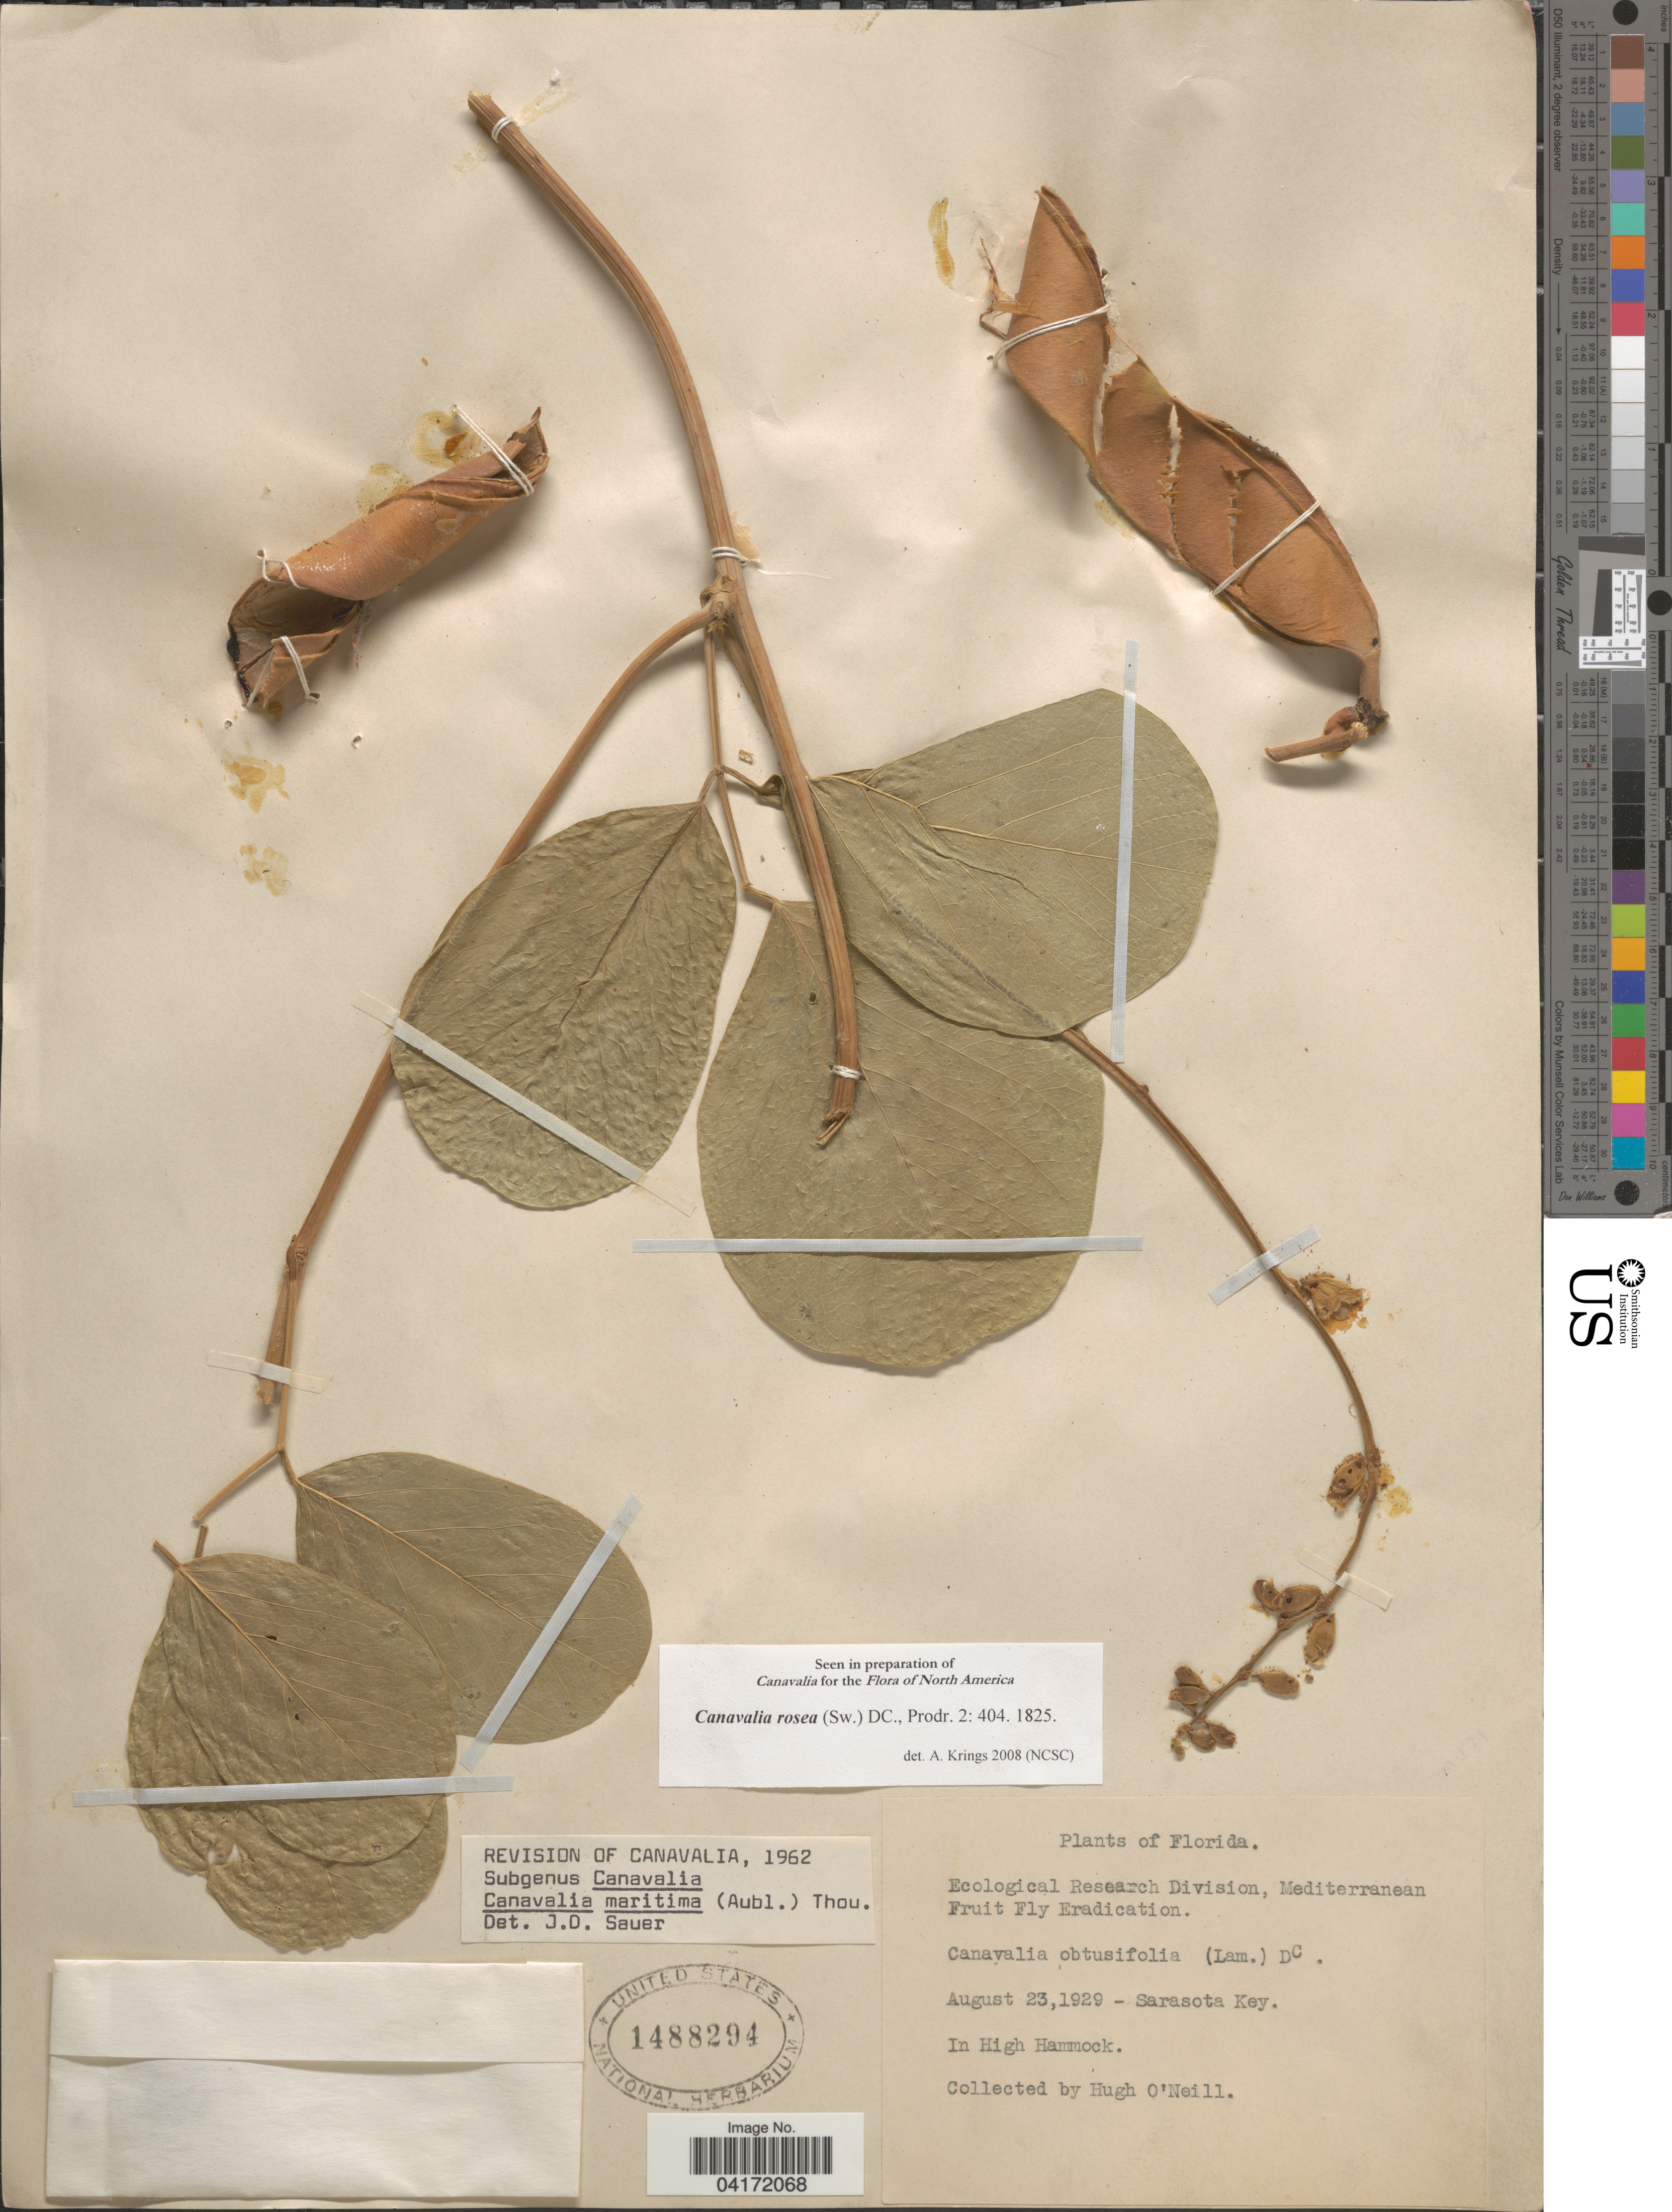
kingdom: Plantae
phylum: Tracheophyta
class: Magnoliopsida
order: Fabales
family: Fabaceae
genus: Canavalia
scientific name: Canavalia rosea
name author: (Sw.) DC.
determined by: Krings, A.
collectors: H. O'Neill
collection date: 1929-08-23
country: United States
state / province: Florida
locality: Sarasota Key. In High Hammock.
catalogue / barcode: US 1488294